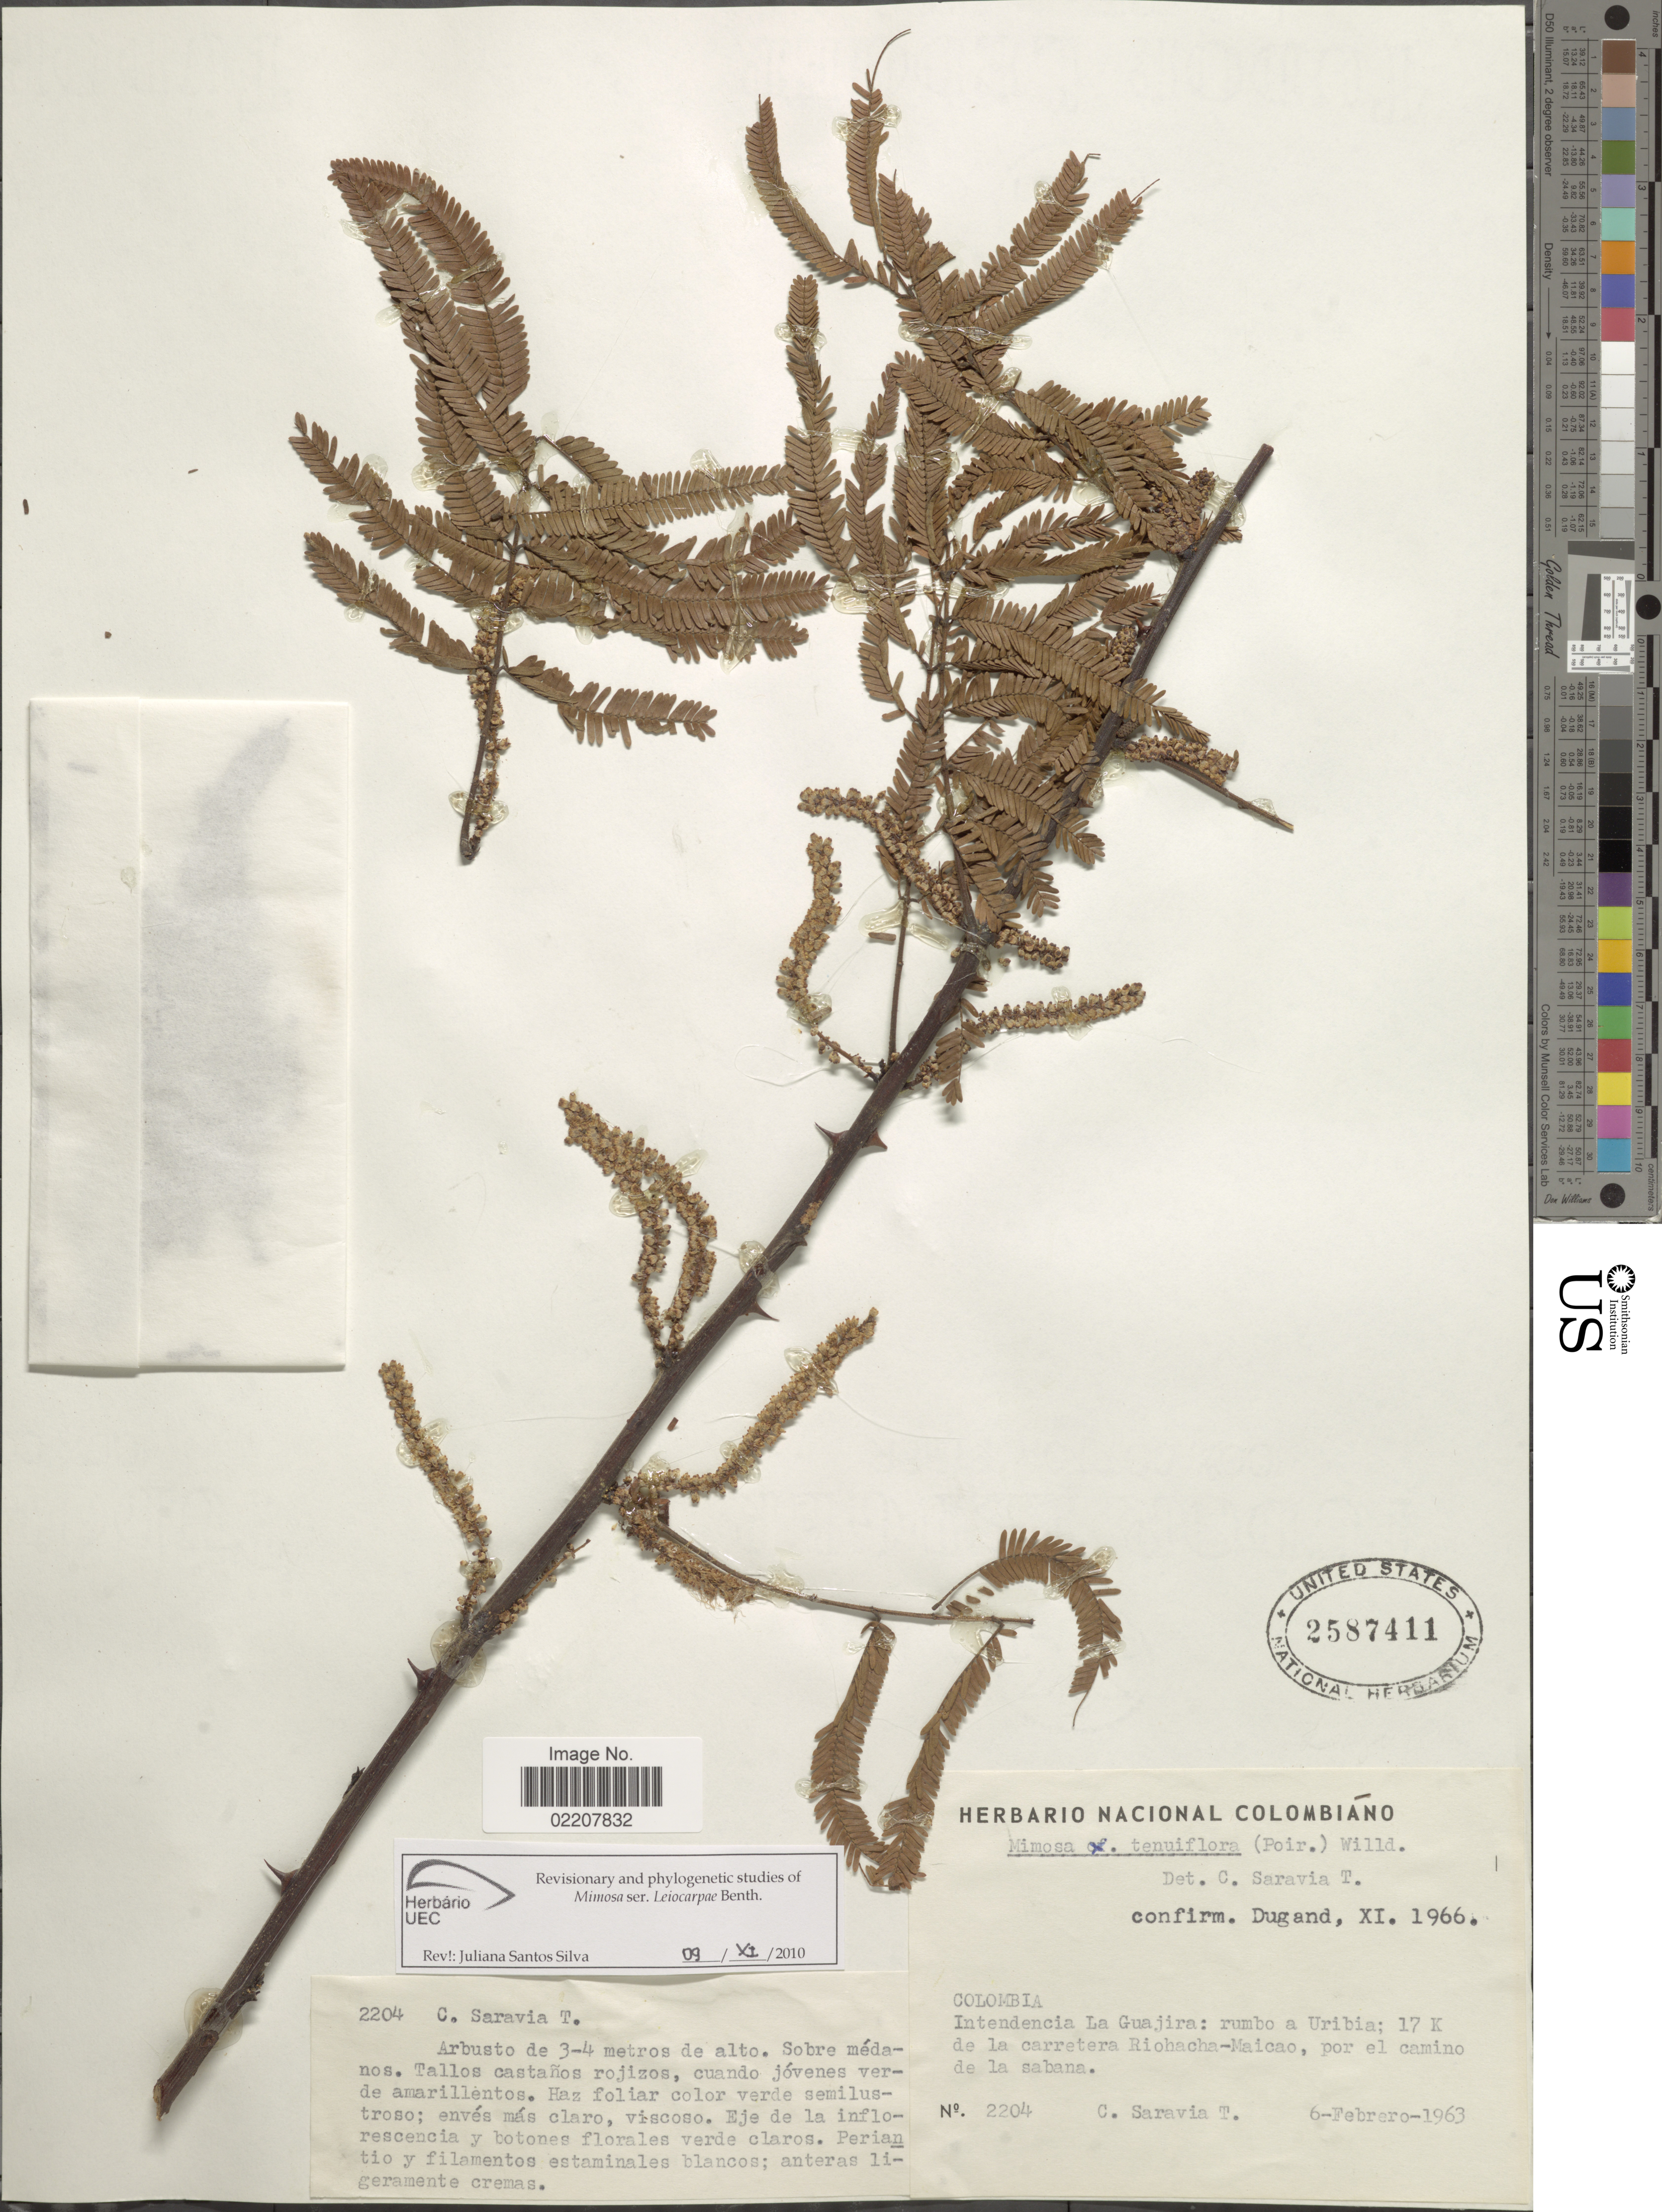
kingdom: Plantae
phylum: Tracheophyta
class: Magnoliopsida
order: Fabales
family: Fabaceae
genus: Mimosa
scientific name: Mimosa tenuiflora Benth., nom. illeg. hom.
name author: Benth.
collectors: C. Saravia T.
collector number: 2204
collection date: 1963-02-06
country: Colombia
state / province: La Guajira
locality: Intendencia La Guajira: rumbo a Uribia: 17 K de la carretera Riohacha-Maicao, por el camino de la sabana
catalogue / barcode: US 2587411